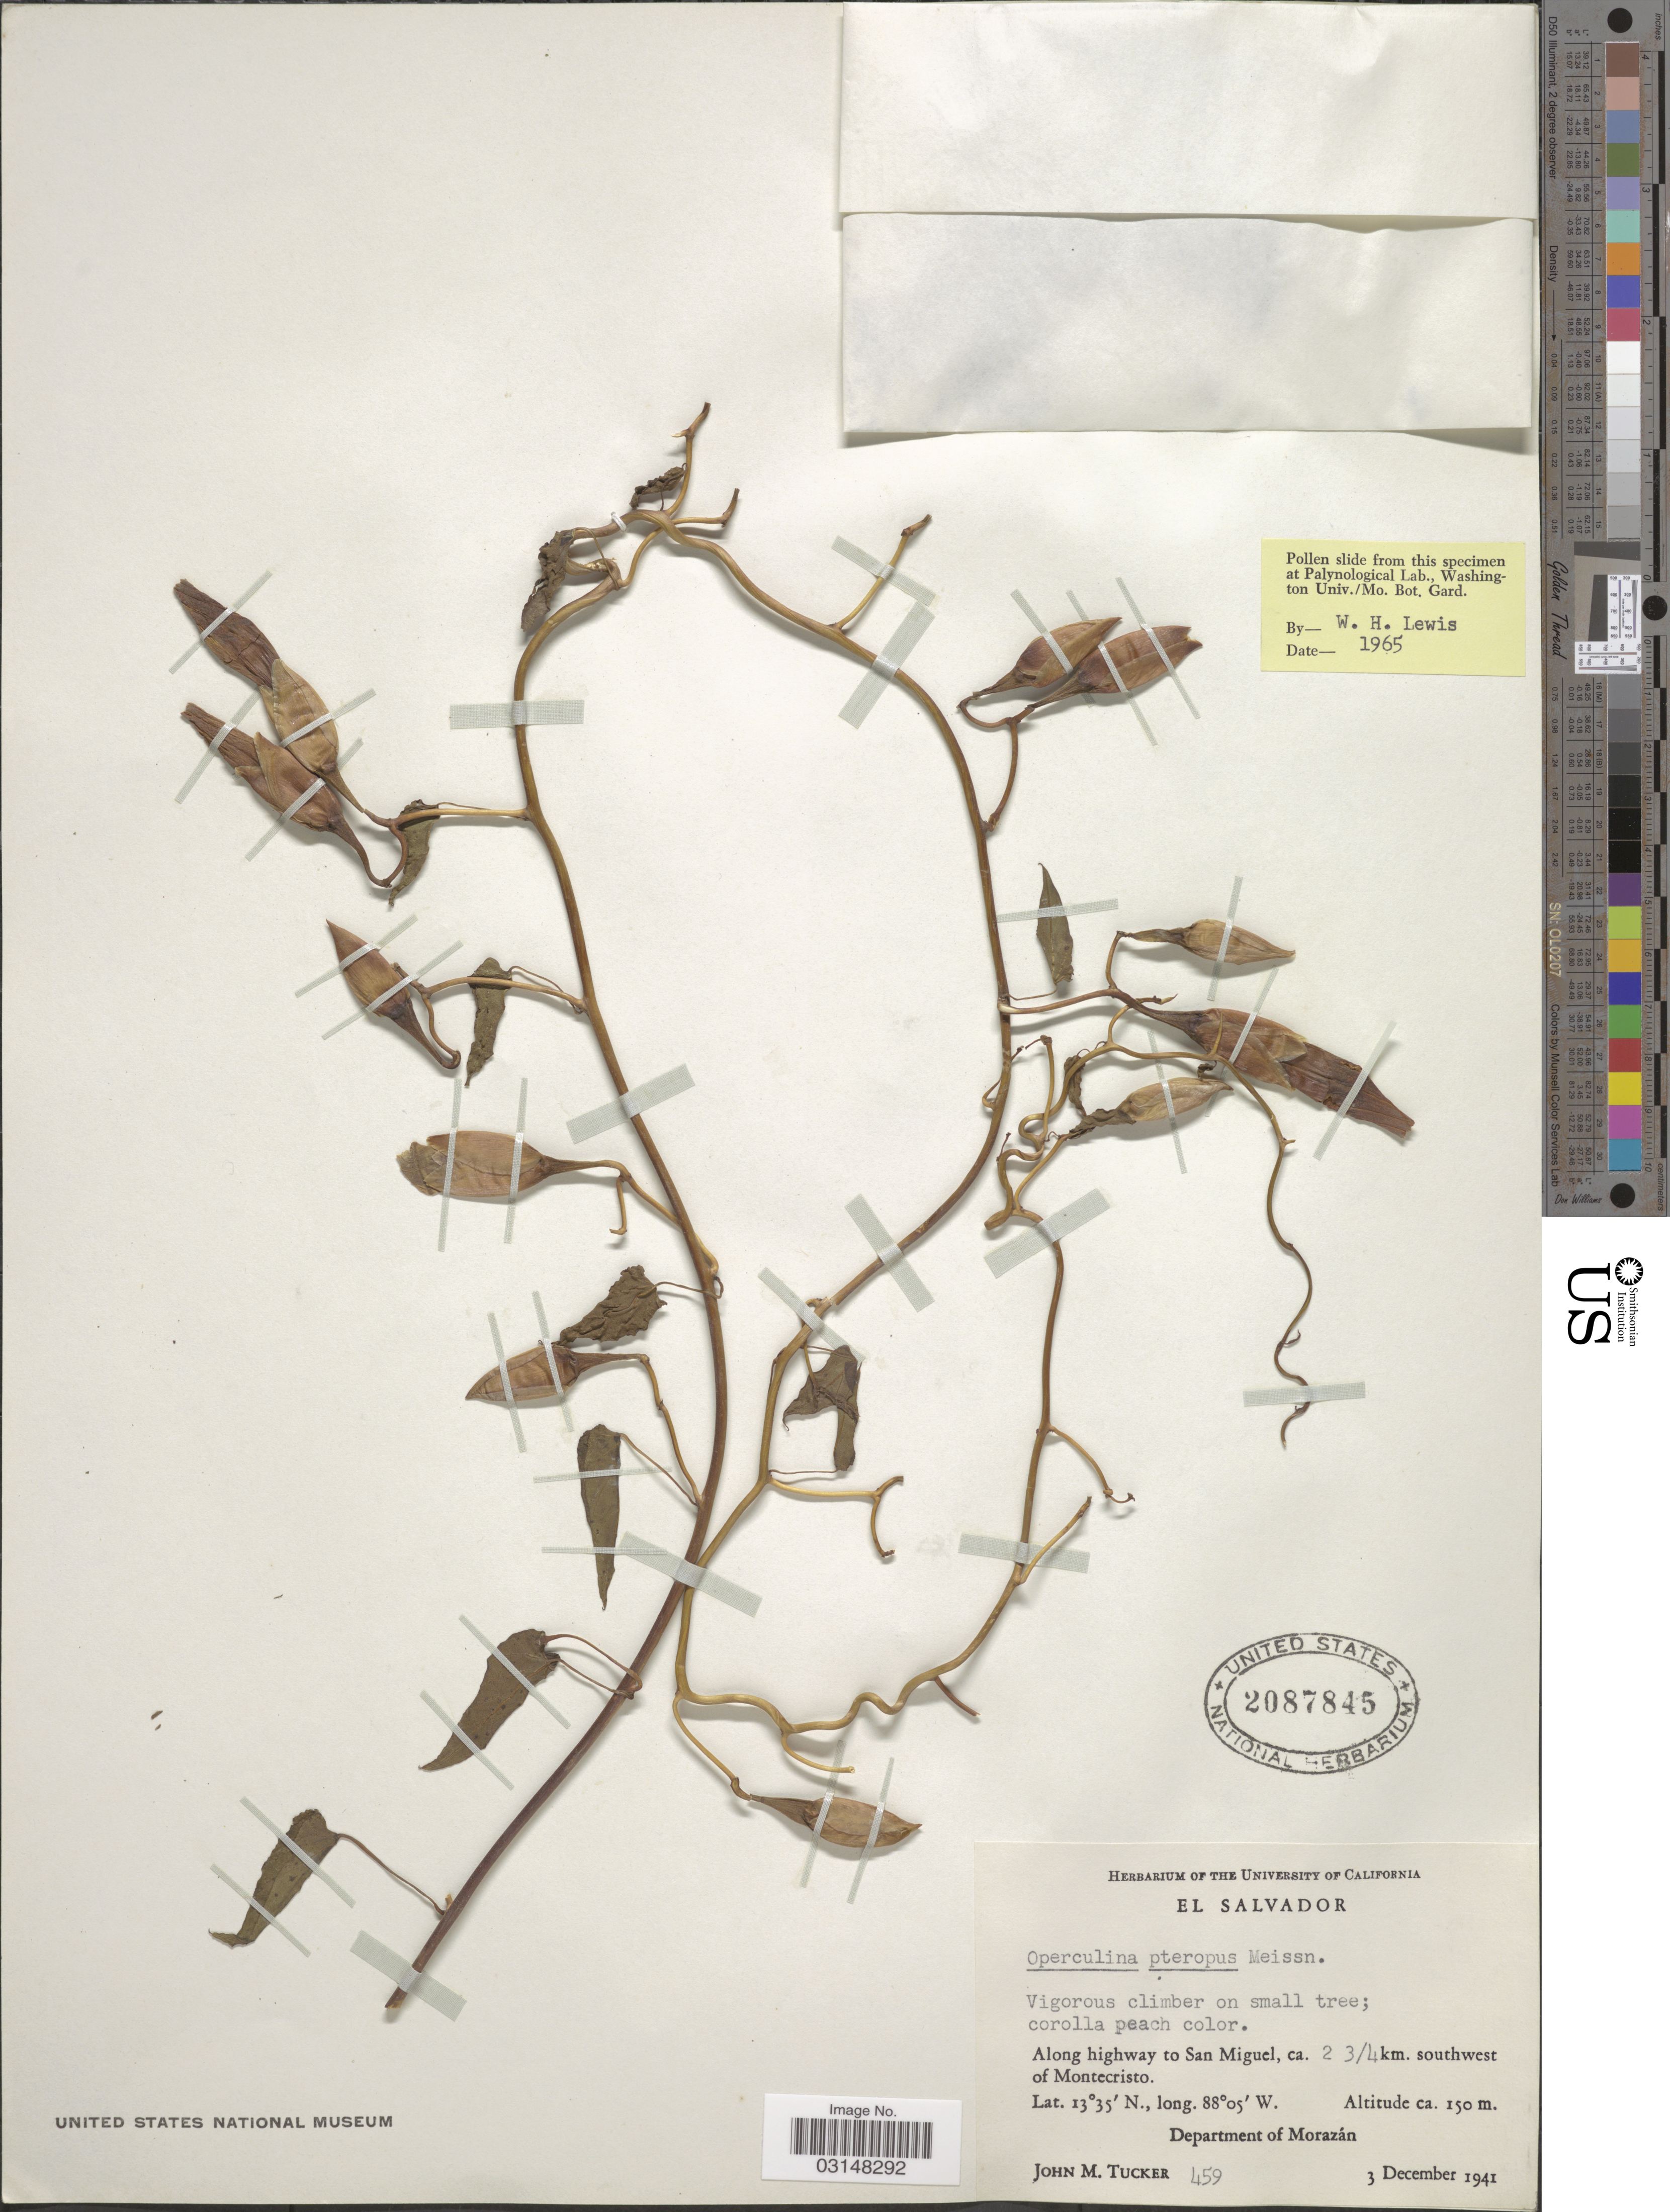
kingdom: Plantae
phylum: Tracheophyta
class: Magnoliopsida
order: Solanales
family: Convolvulaceae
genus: Operculina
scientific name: Operculina pteripes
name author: (G. Don) O'Donell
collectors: J. M. Tucker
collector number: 459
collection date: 1941-12-03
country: El Salvador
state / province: Morazan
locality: Along highway to San Miguel, ca. 2¾ km. southwest of Montecristo. Department of Morazán.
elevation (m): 150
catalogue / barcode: US 2087845